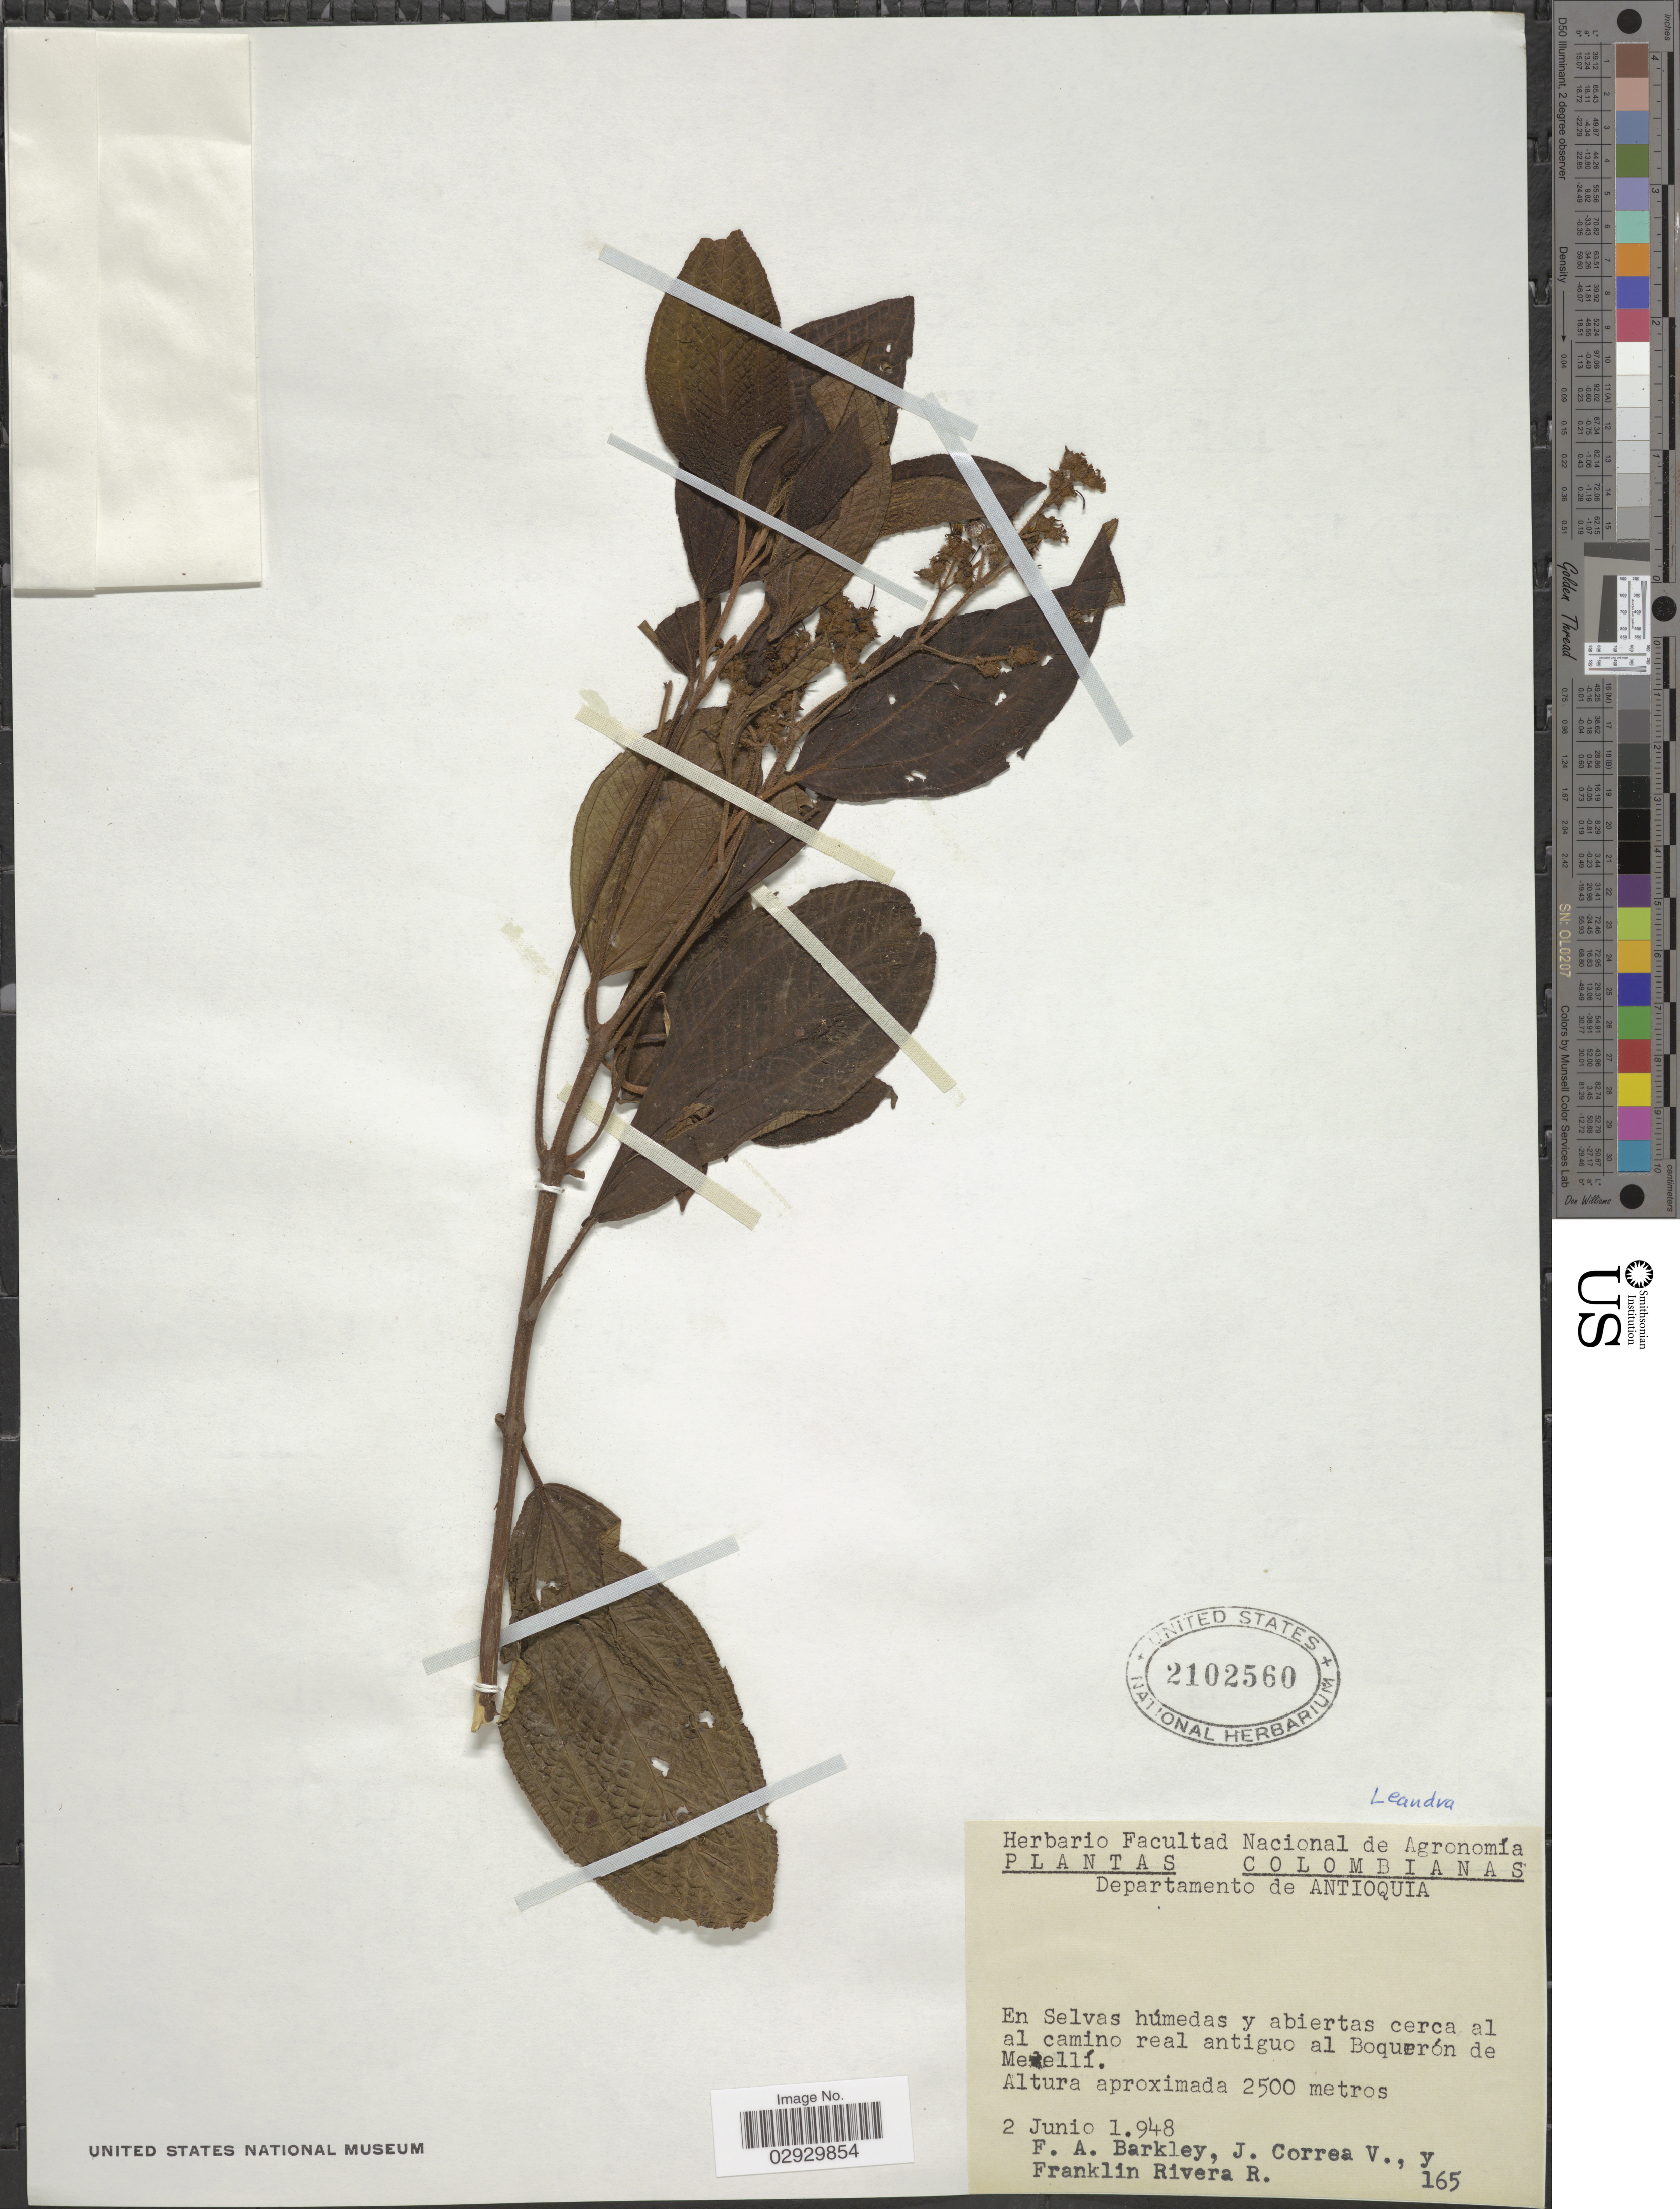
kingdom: Plantae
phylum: Tracheophyta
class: Magnoliopsida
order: Myrtales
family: Melastomataceae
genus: Leandra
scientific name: Leandra melanodesma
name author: (Naudin) Cogn.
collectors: F. A. Barkley, J. Correa V. & F. Rivera R.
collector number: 165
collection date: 1948-06-02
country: Colombia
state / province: Antioquia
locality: Departamento de Antioquia, En selvas húmedas y abiertas en el Camino Real Antiguo al Boquerón de Medellí.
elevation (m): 2500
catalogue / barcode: US 2102560